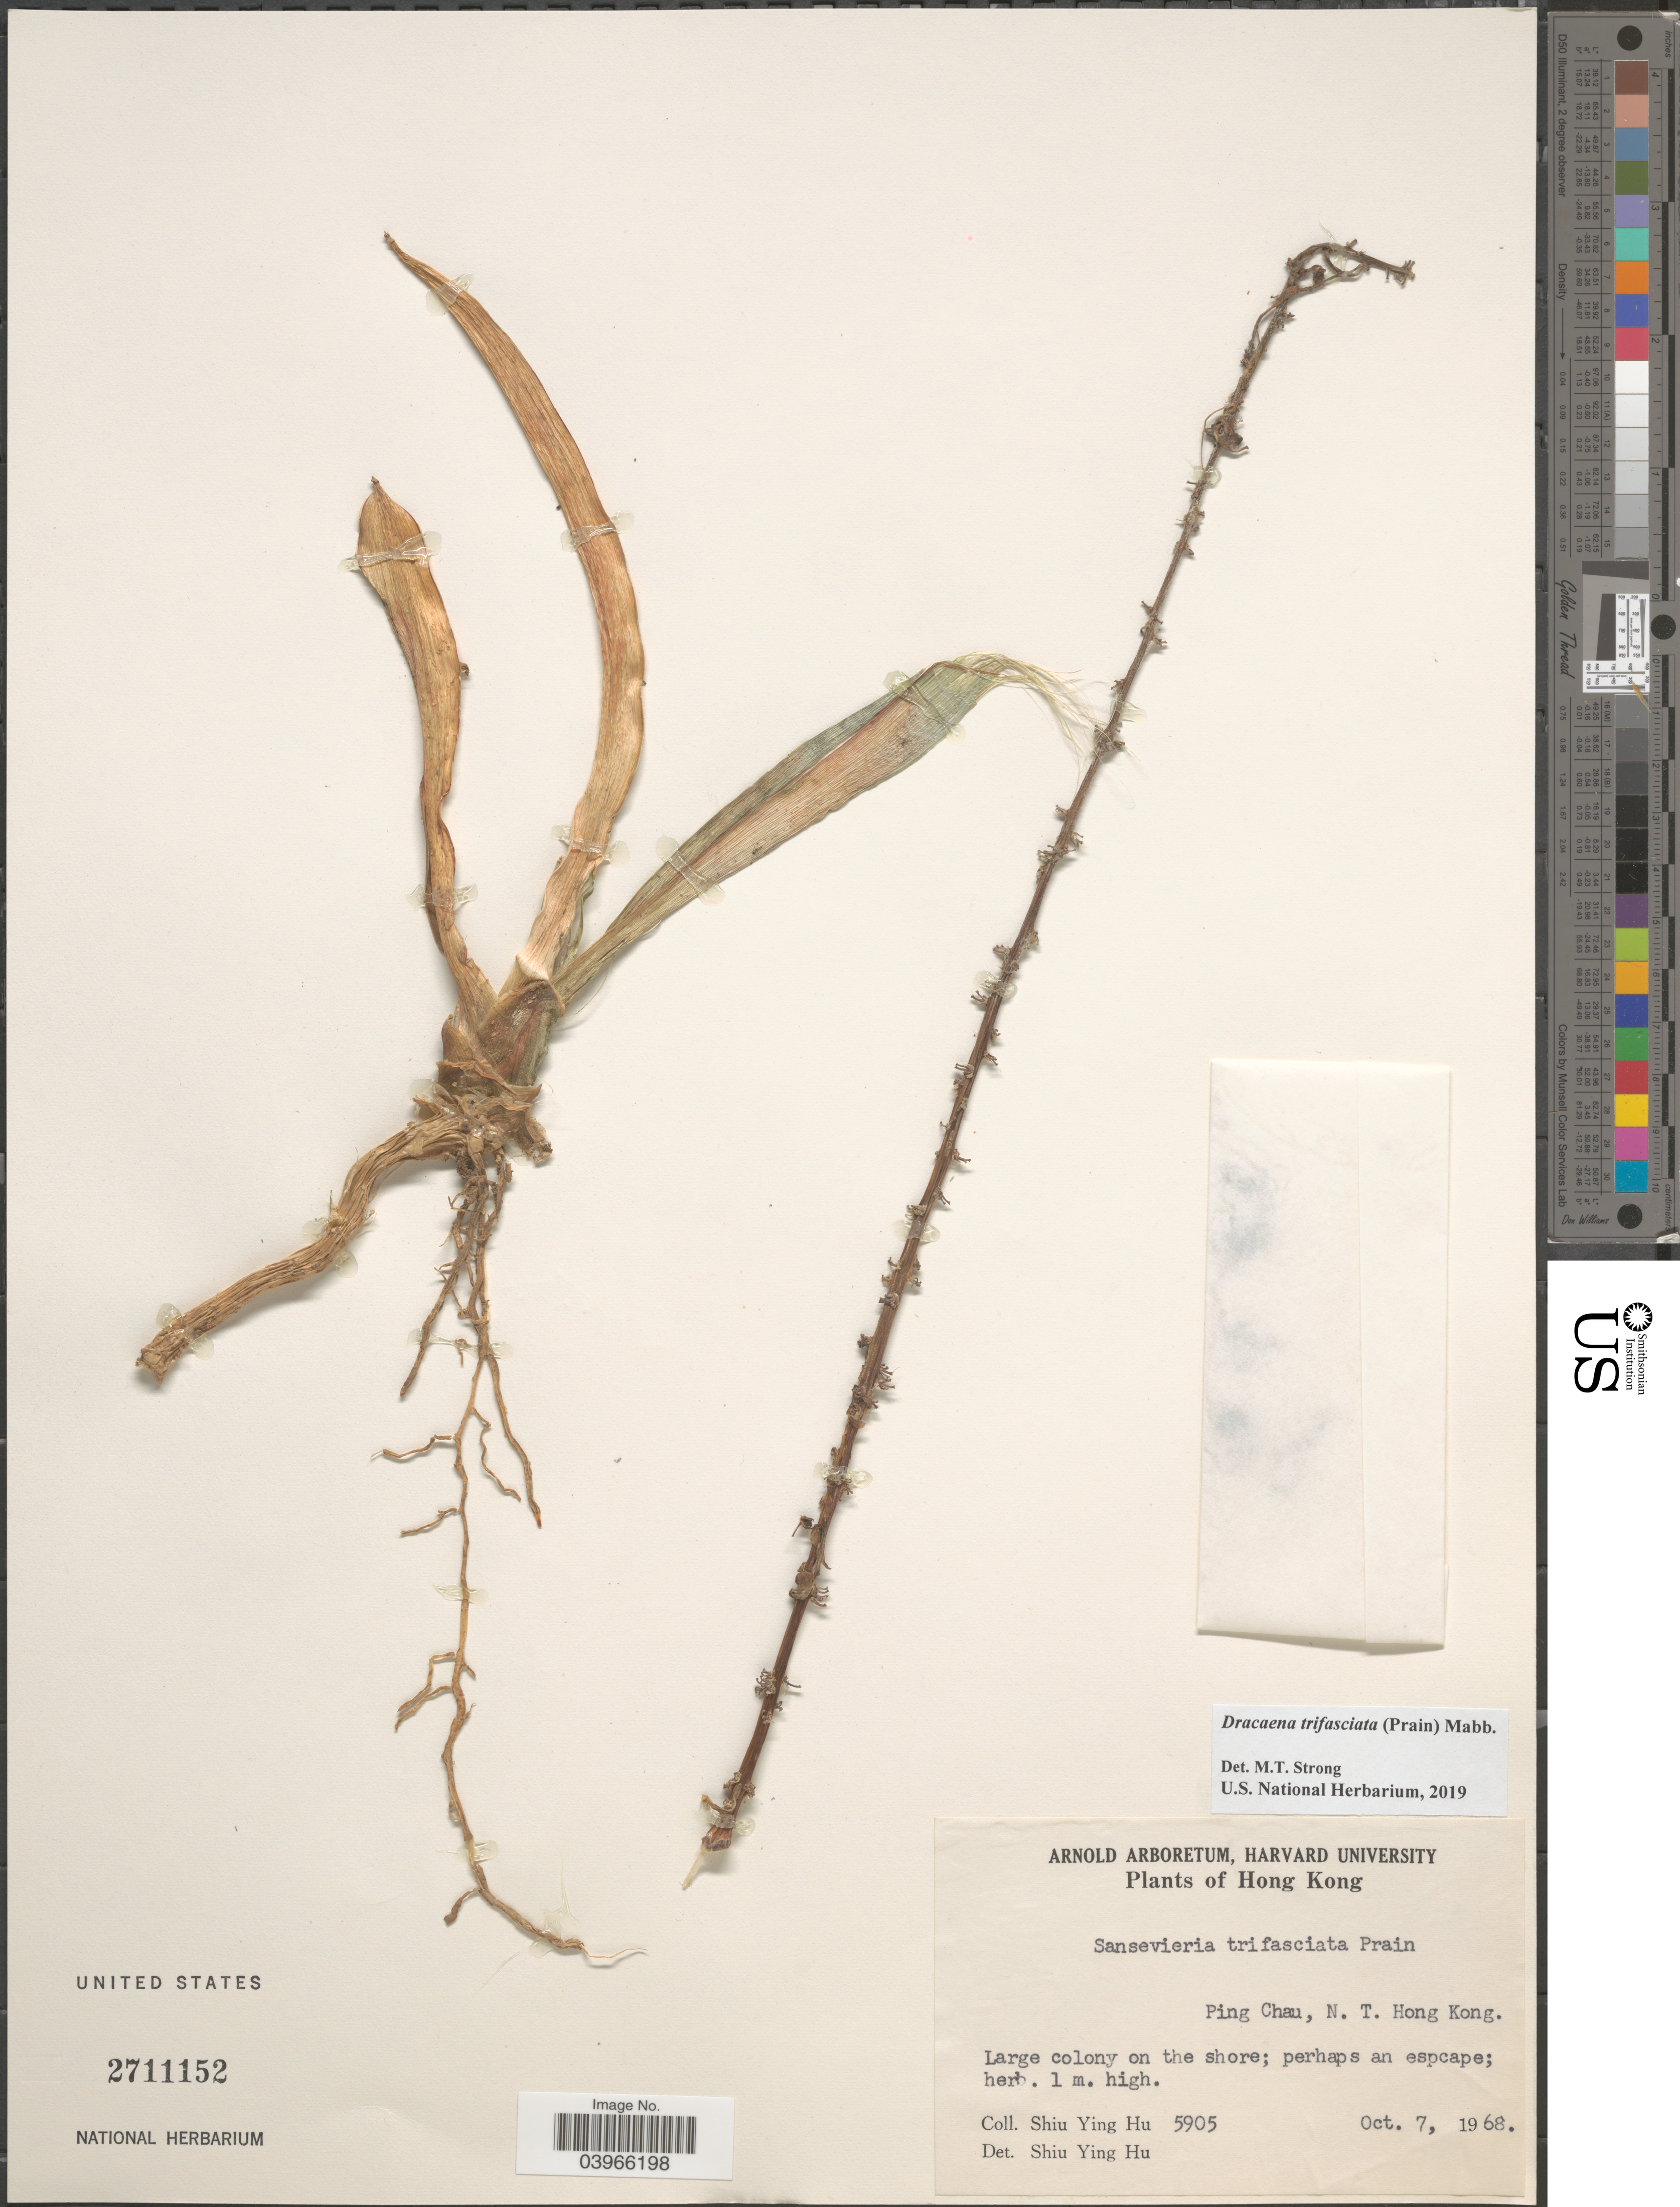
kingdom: Plantae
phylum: Tracheophyta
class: Liliopsida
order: Asparagales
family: Asparagaceae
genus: Dracaena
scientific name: Dracaena trifasciata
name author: (Prain) Mabb.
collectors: S. Y. Hu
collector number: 5905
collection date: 1968-10-07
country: China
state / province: Hong Kong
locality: Ping Chau, N. T. Hong Kong. Large colony on the shore.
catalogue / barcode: US 2711152